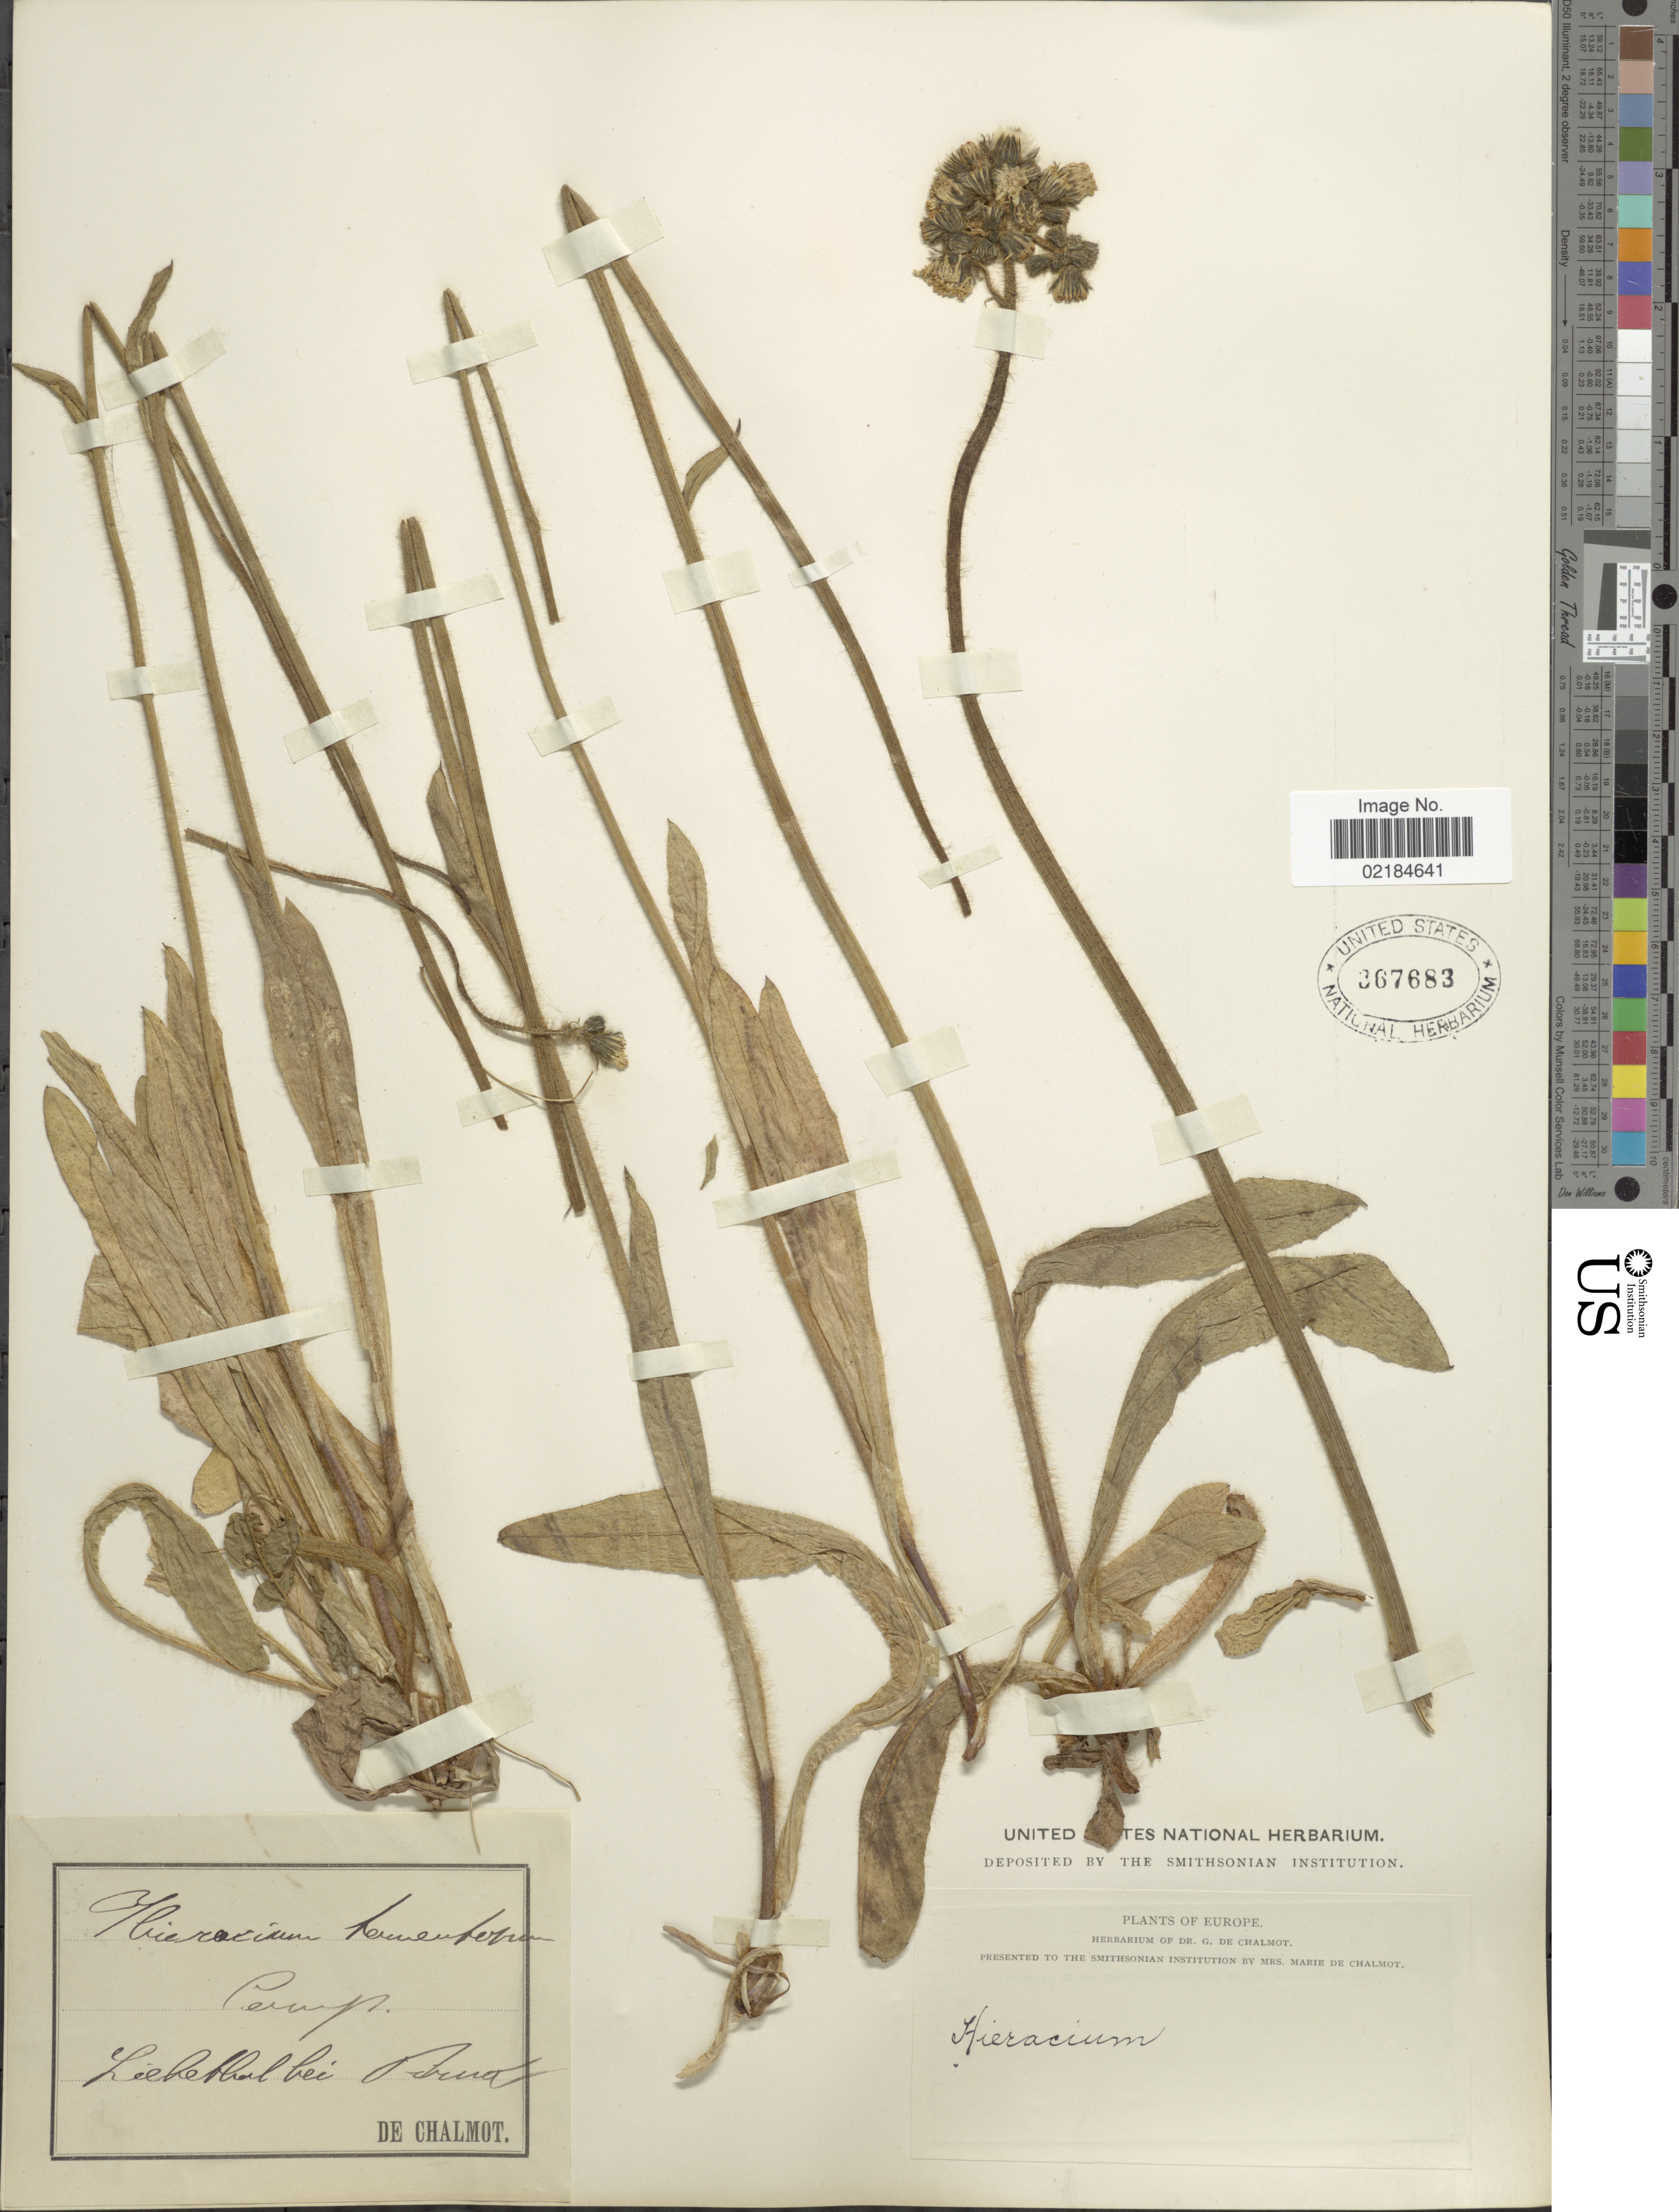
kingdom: Plantae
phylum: Tracheophyta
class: Magnoliopsida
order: Asterales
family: Asteraceae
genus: Hieracium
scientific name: Hieracium repandulare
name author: Druce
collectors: G. de Chalmot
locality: Europe, Lieke [illegible text]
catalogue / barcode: US 367683